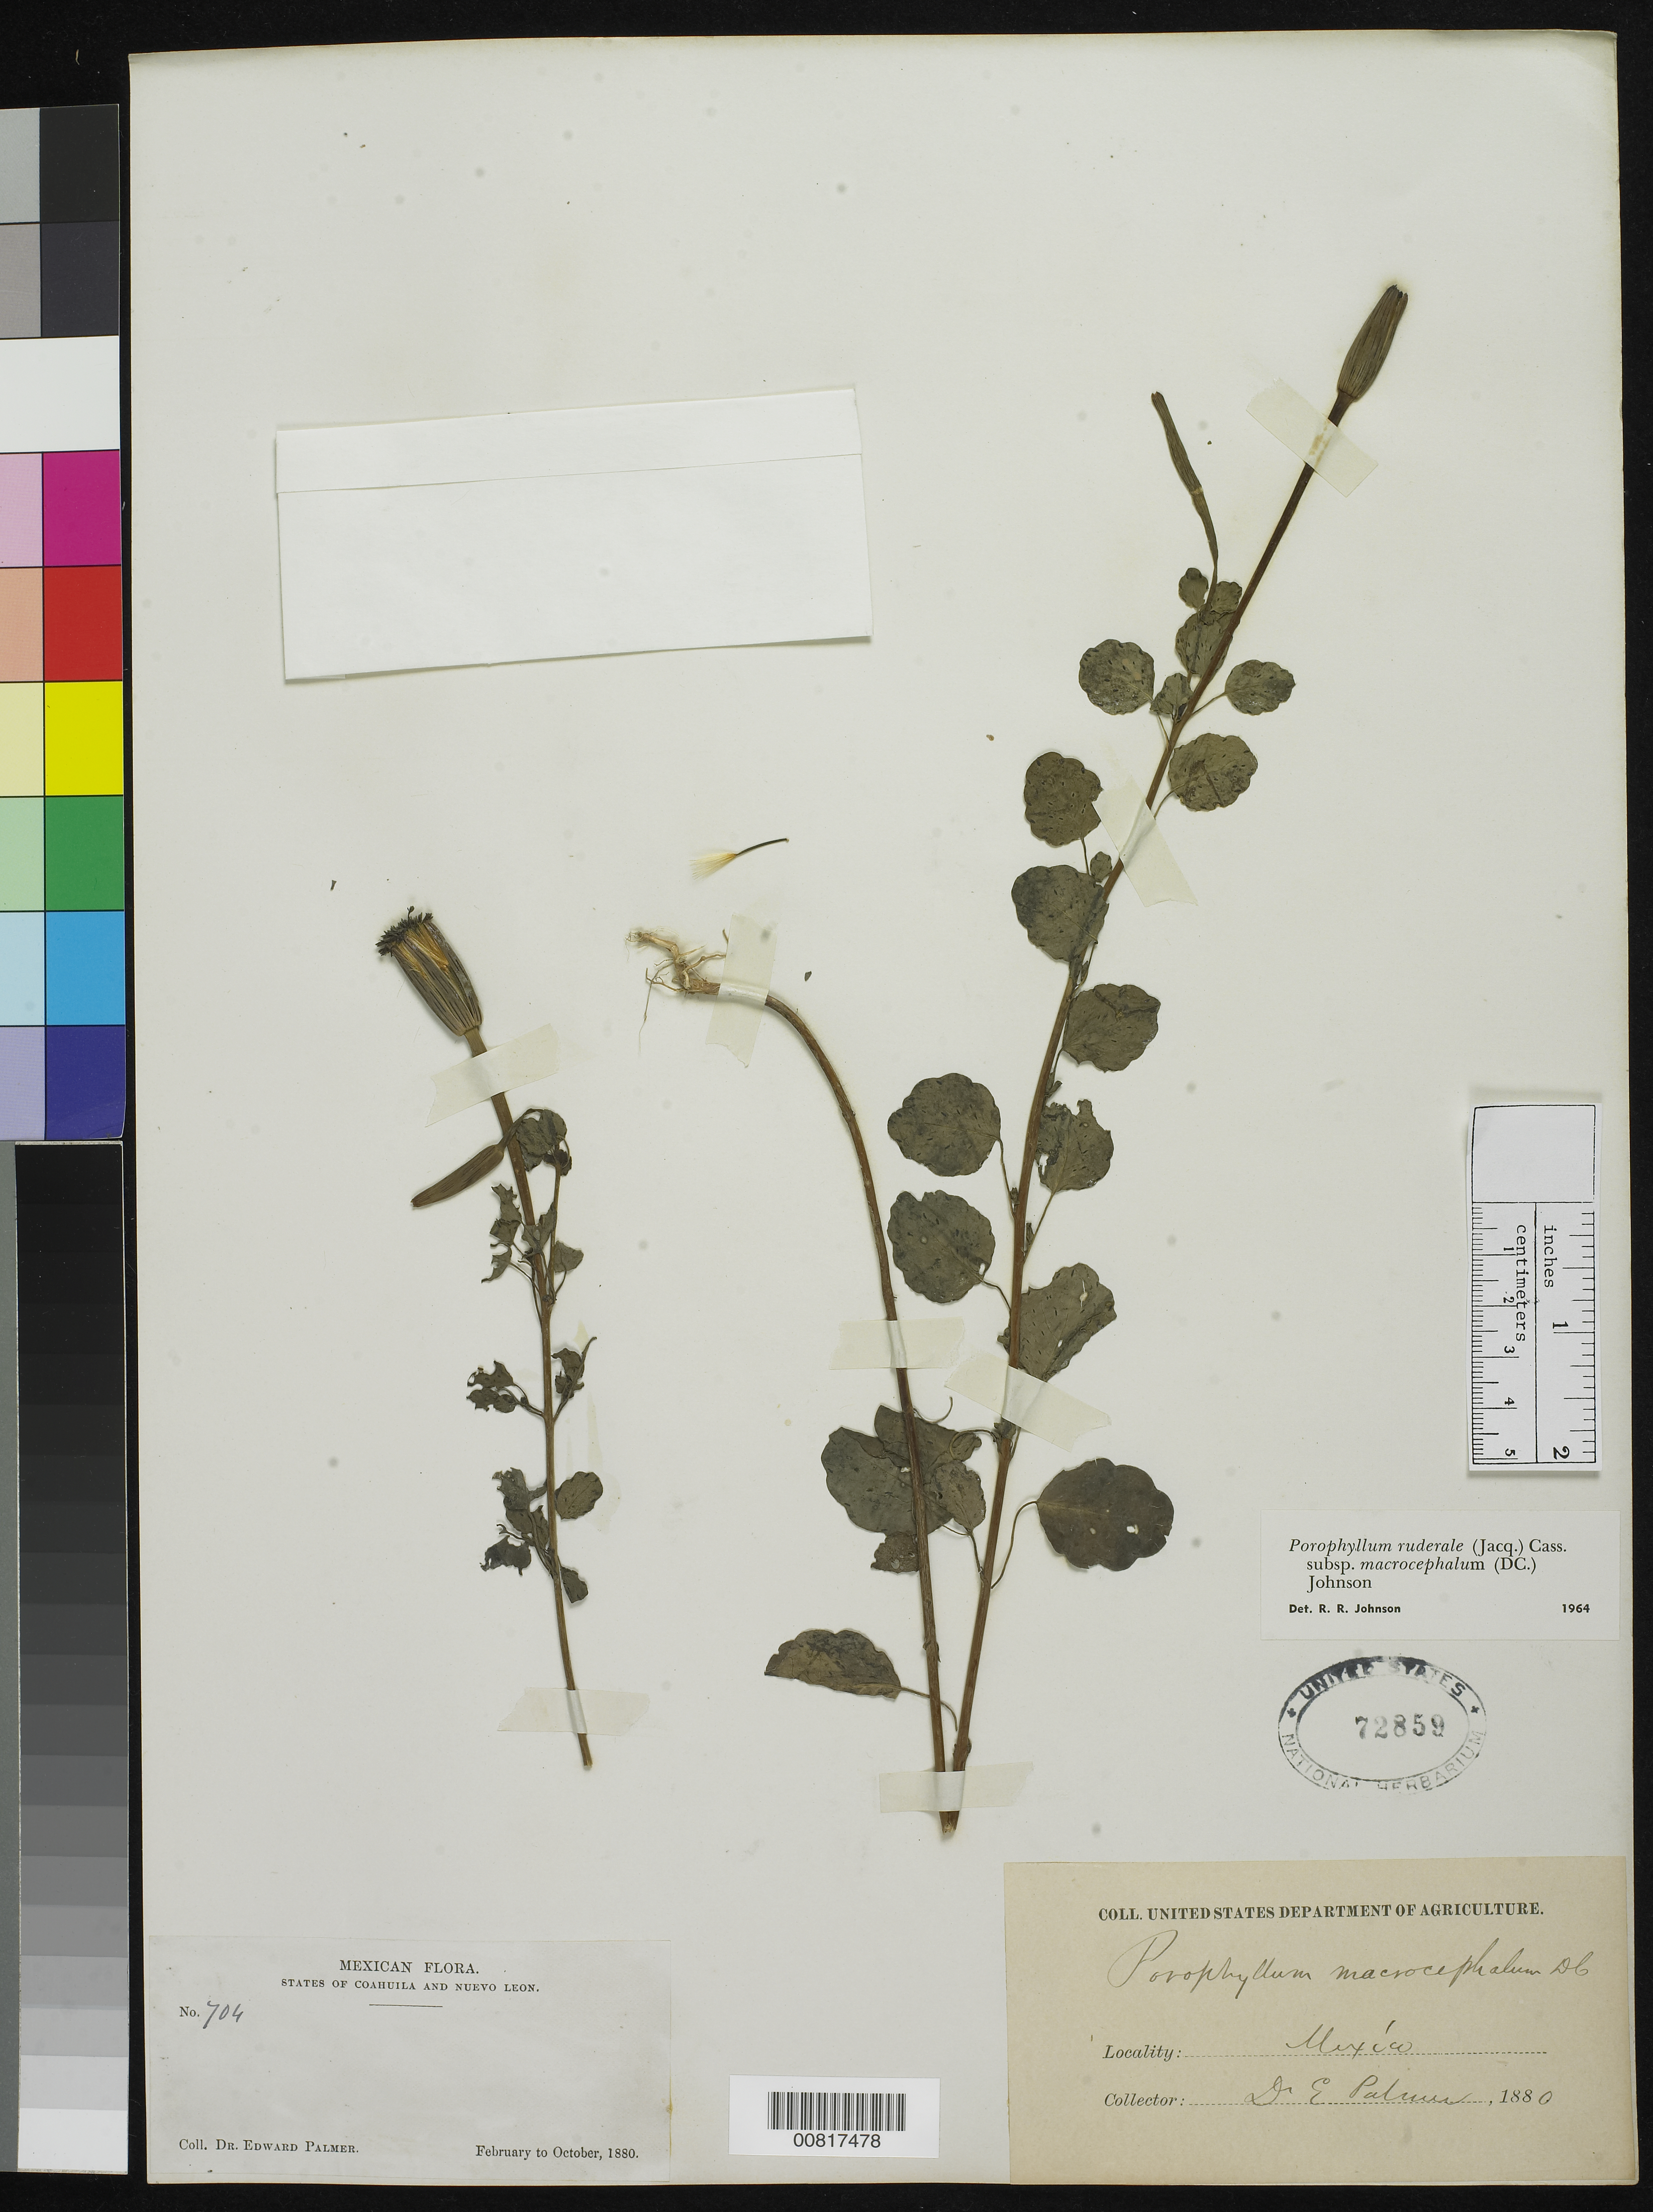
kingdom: Plantae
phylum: Tracheophyta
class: Magnoliopsida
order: Asterales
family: Asteraceae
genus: Porophyllum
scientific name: Porophyllum ruderale subsp. macrocephalum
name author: (DC.) R.R. Johnson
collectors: E. Palmer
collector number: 704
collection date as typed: Feb 1880 to -- Oct 1880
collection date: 1880-02/1880-10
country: Mexico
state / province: Coahuila / Nuevo León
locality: States of Coahuila and Nuevo león.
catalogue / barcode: US 72859